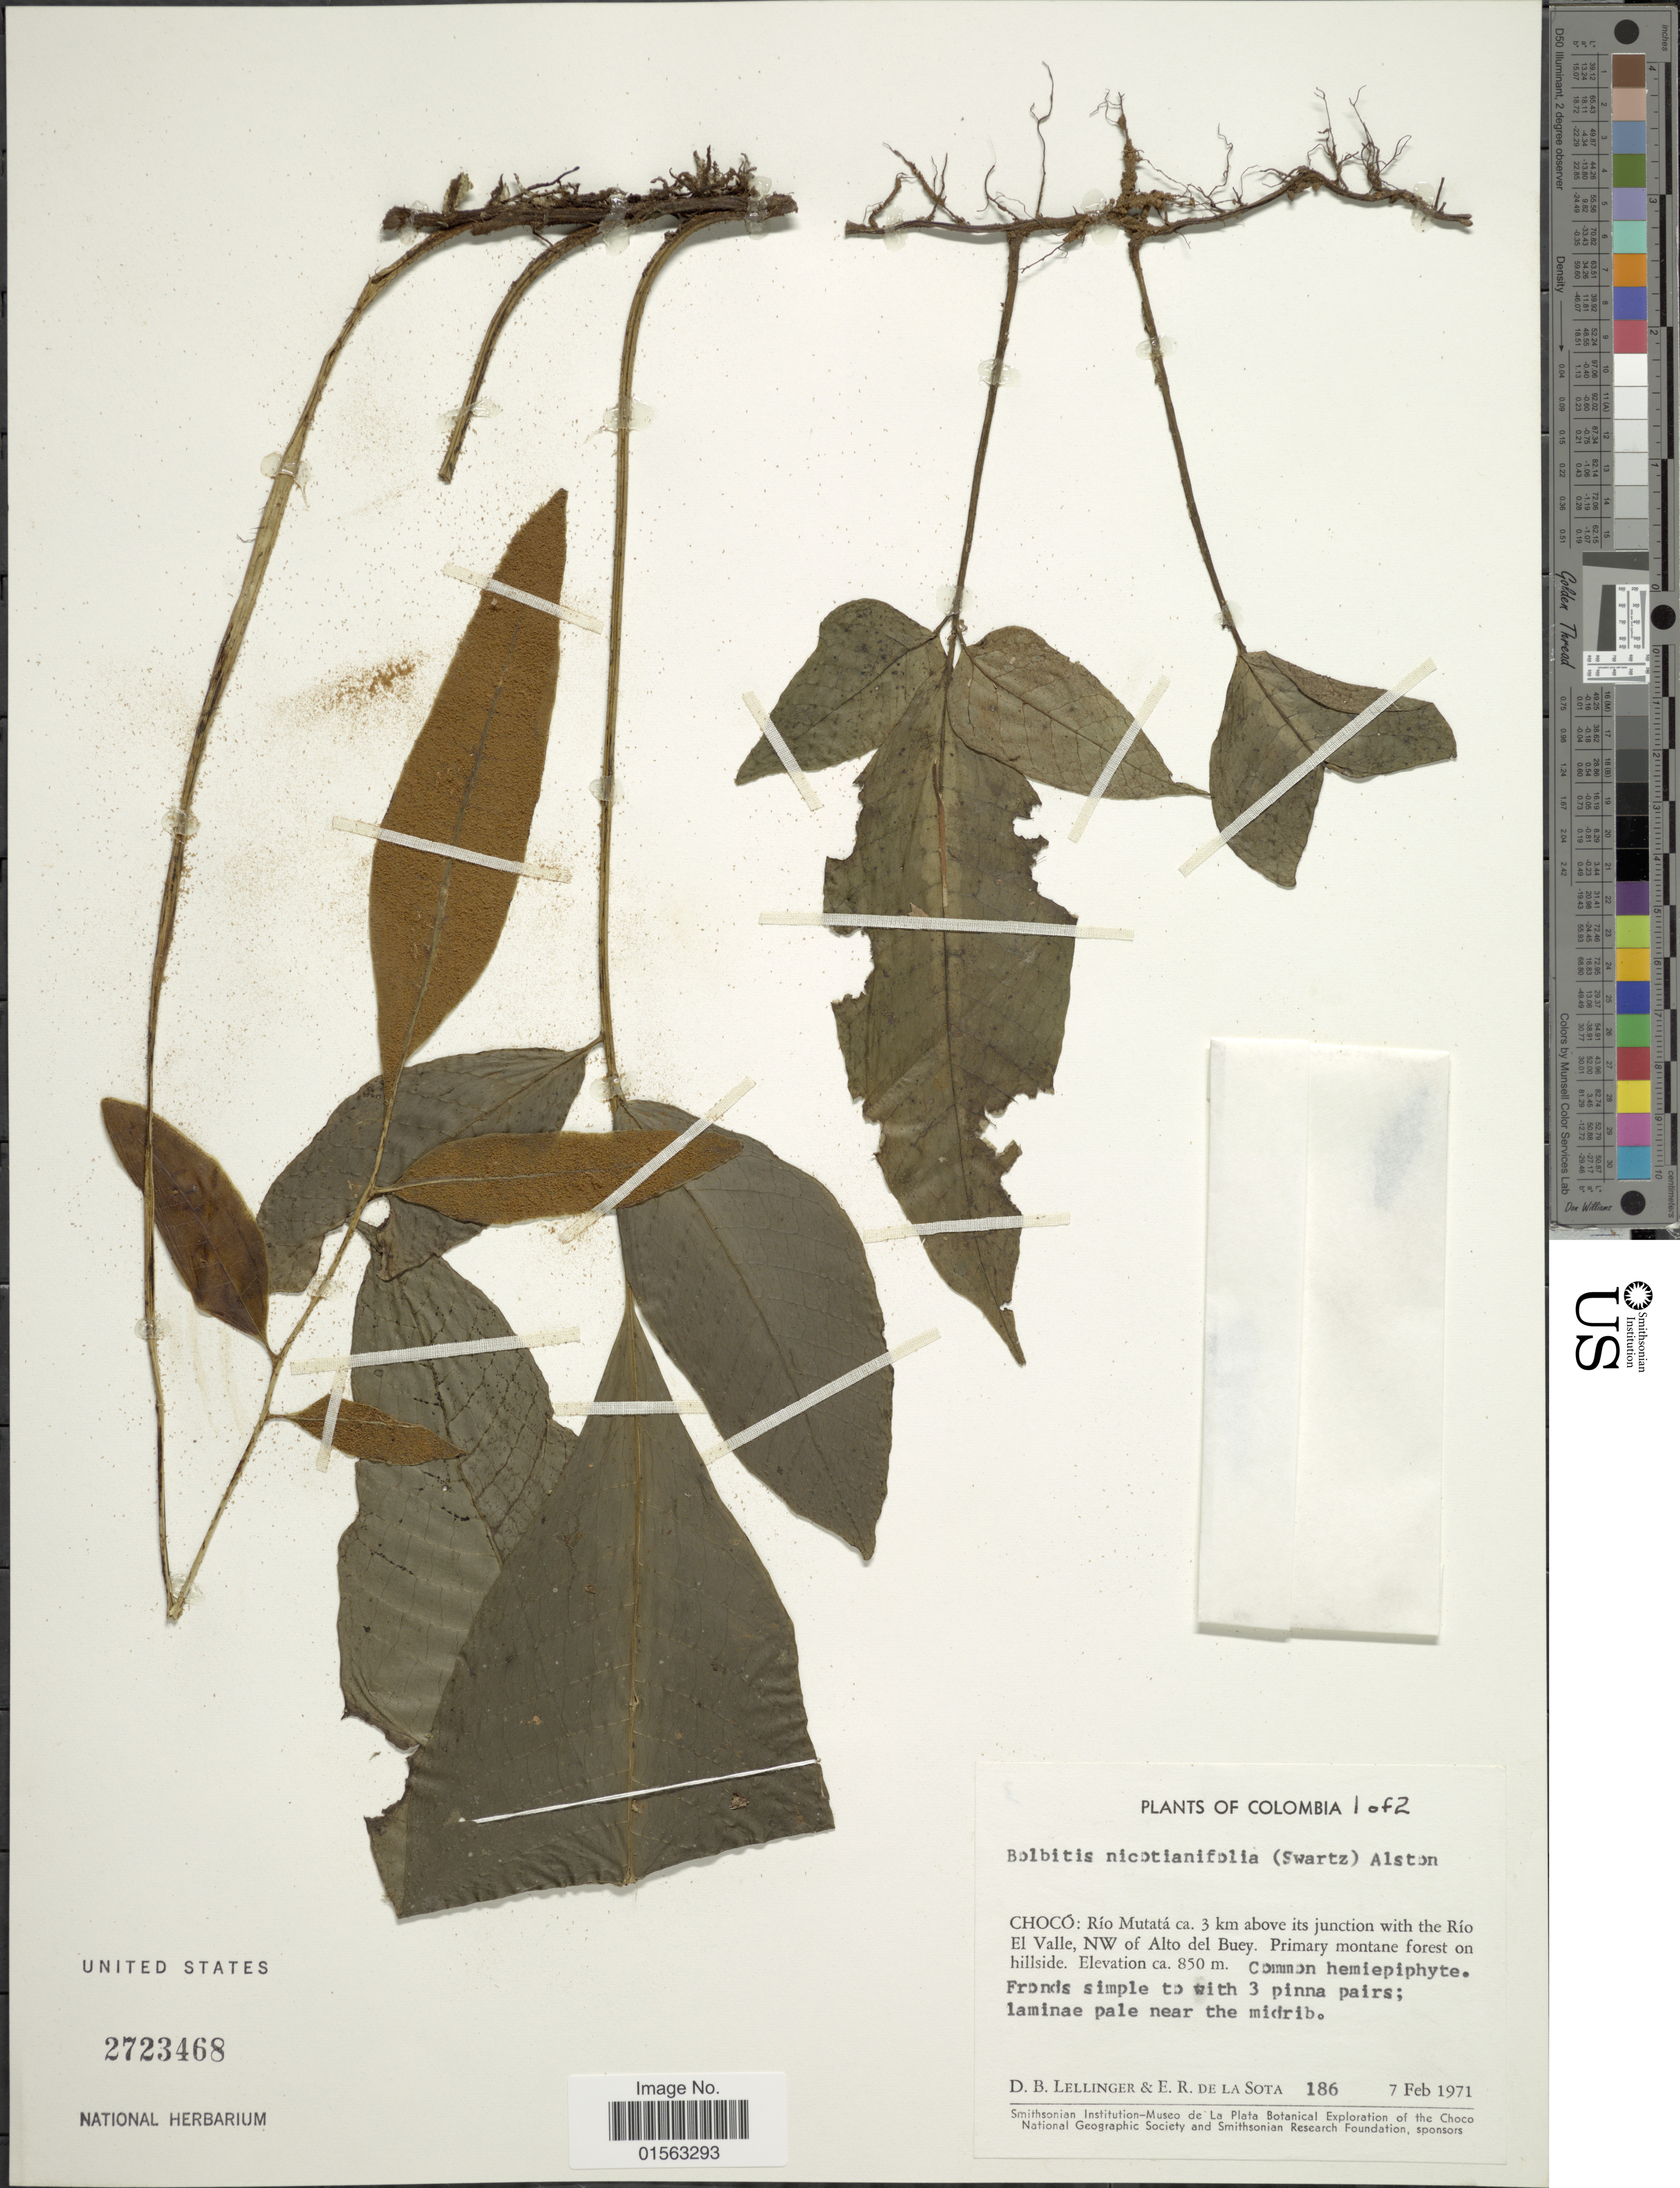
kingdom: Plantae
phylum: Tracheophyta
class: Polypodiopsida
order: Polypodiales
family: Dryopteridaceae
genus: Mickelia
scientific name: Mickelia nicotianifolia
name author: (Sw.) R.C. Moran et al.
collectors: D. B. Lellinger & E. R. de la Sota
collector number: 186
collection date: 1971-02-07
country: Colombia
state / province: Chocó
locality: Colombia, Río Mutatá, ca. 3 km above its junction with the Rio El Valle, NW of Alto del Buey, primary montane forest on hillside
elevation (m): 850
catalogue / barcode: US 2723468